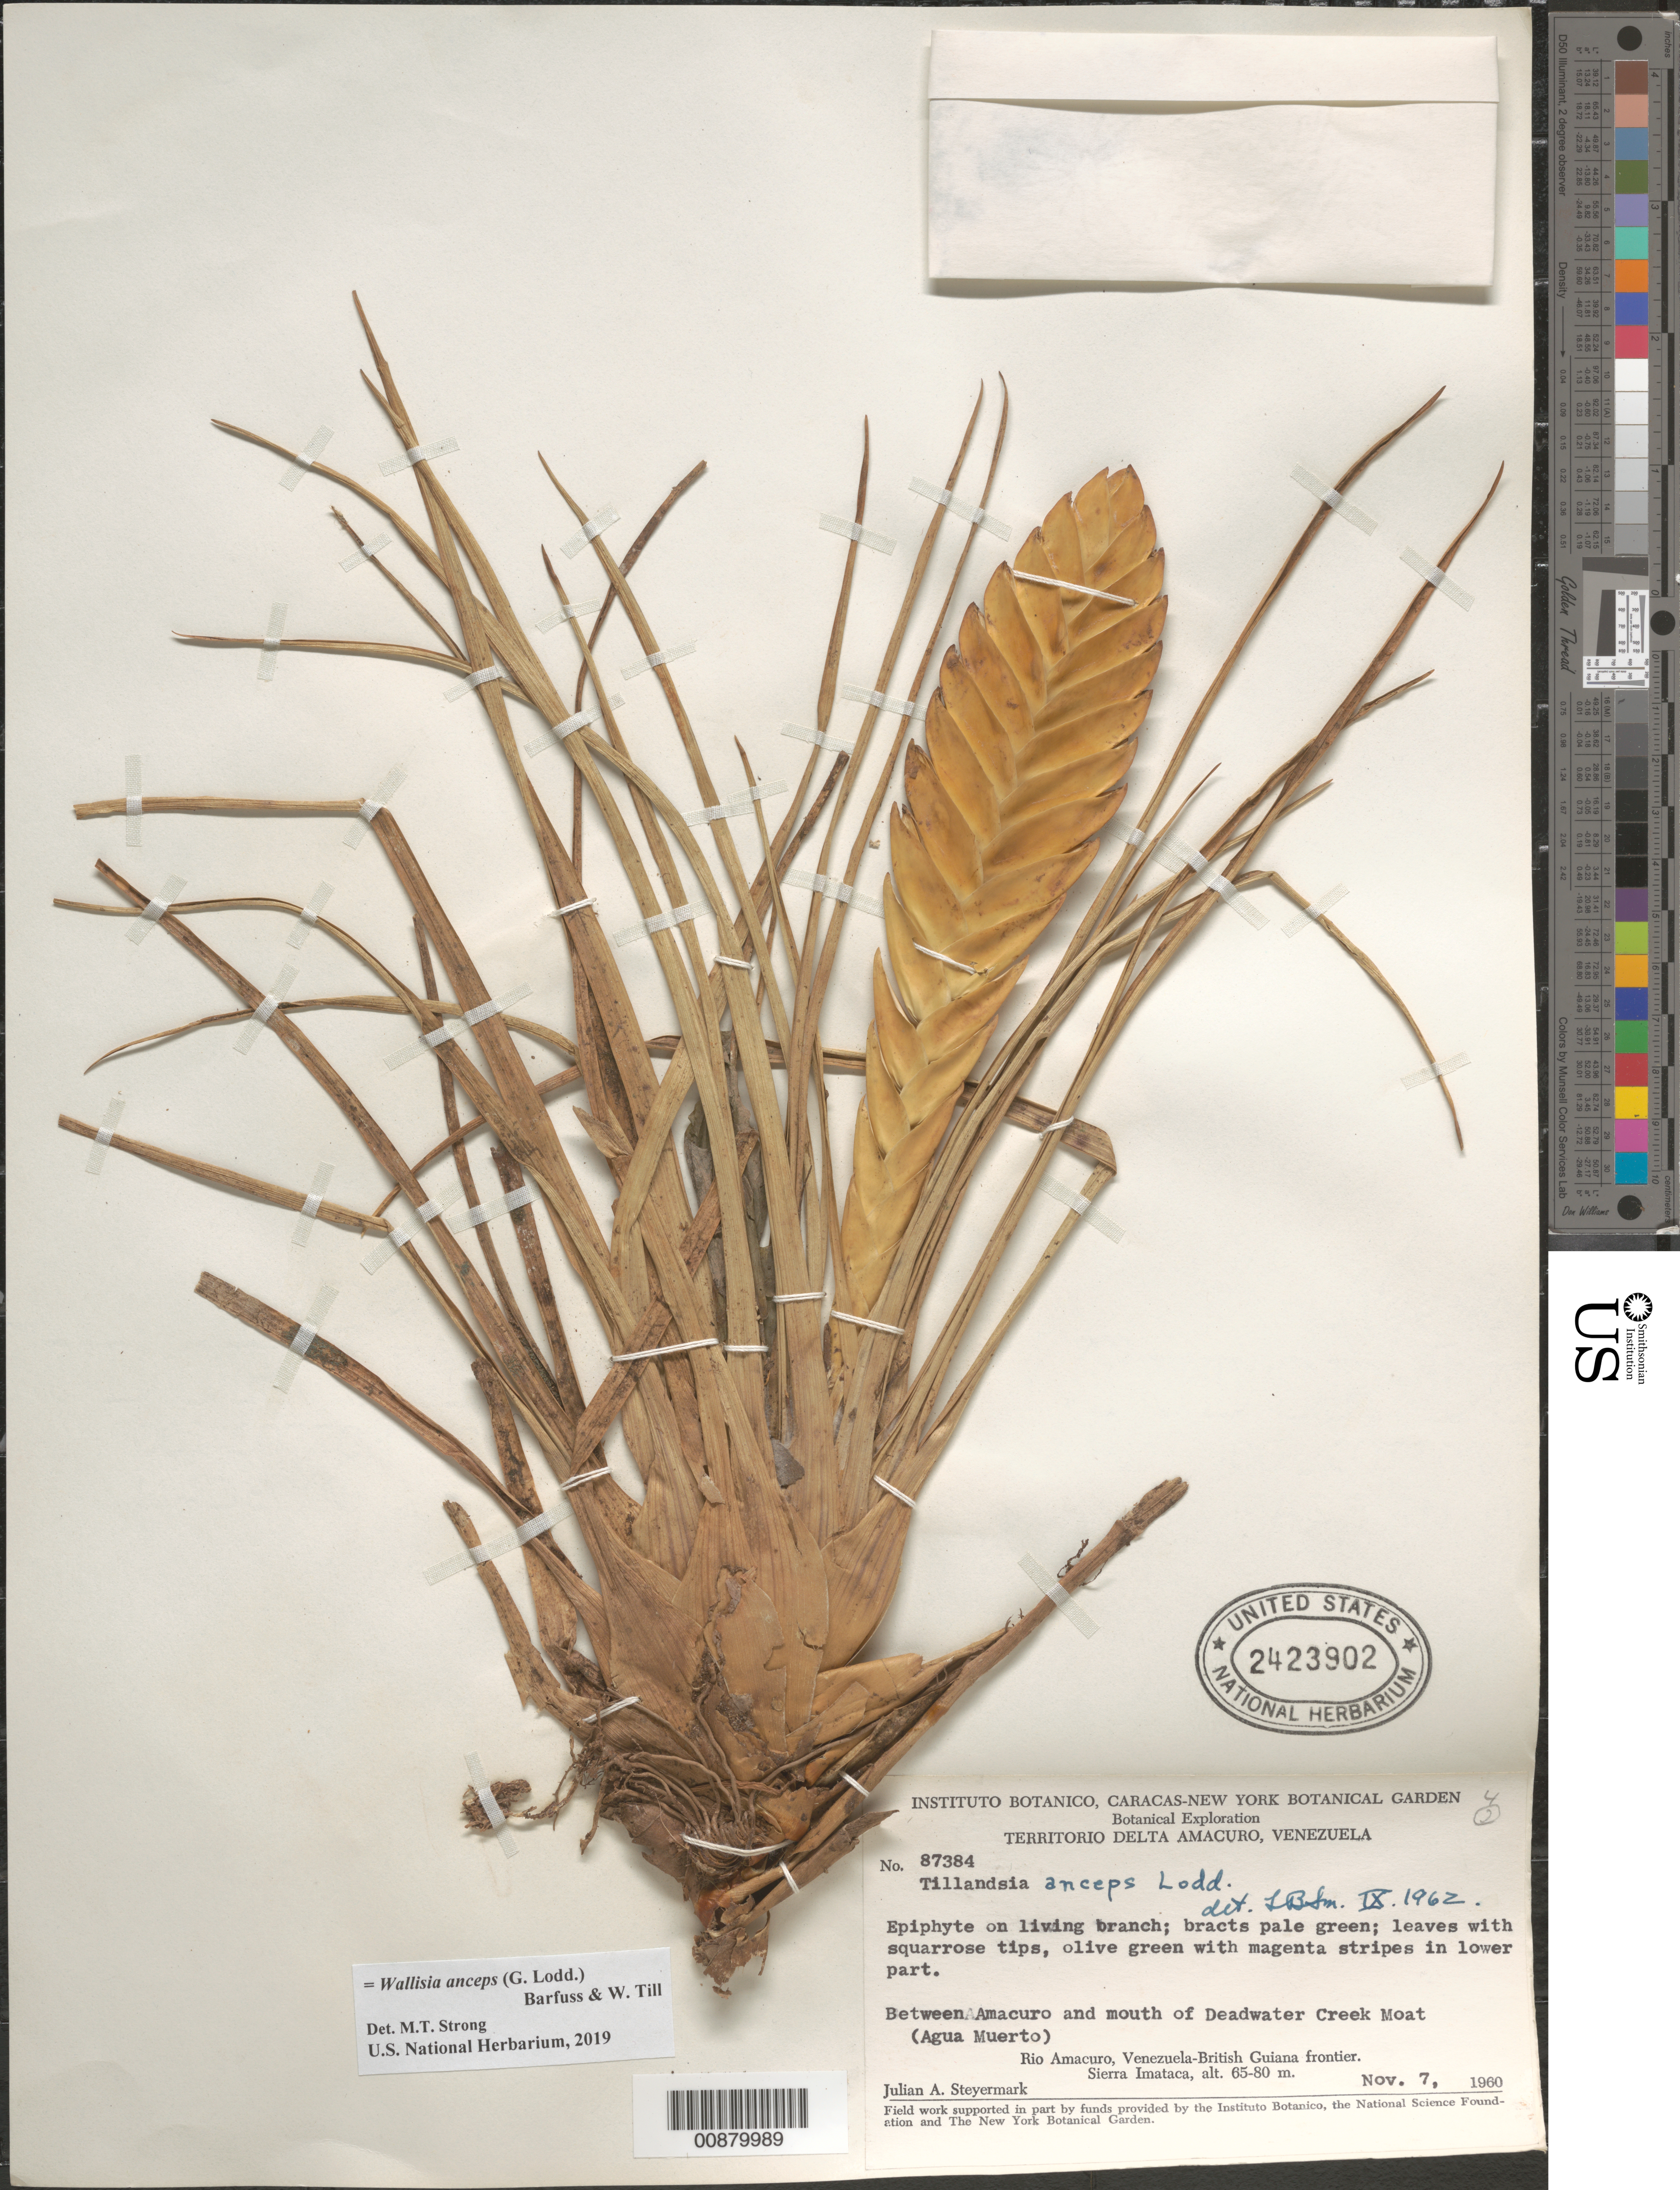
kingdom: Plantae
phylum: Tracheophyta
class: Liliopsida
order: Poales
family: Bromeliaceae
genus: Wallisia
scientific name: Wallisia anceps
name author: (G. Lodd.) Barfuss & W. Till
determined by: Strong, Mark T., (BOT), Smithsonian Institution - National Museum of Natural History (UNITED STATES)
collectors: J. Steyermark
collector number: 87384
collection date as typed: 7-Nov-60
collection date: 1960-11-07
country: Venezuela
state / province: Delta Amacuro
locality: Río Amacuro to mouth of Deadwater Creek Moat (Agua Muerto), Sierra Imataca, Venezuela-Guyana border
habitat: On living branch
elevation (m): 65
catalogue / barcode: US 2423902